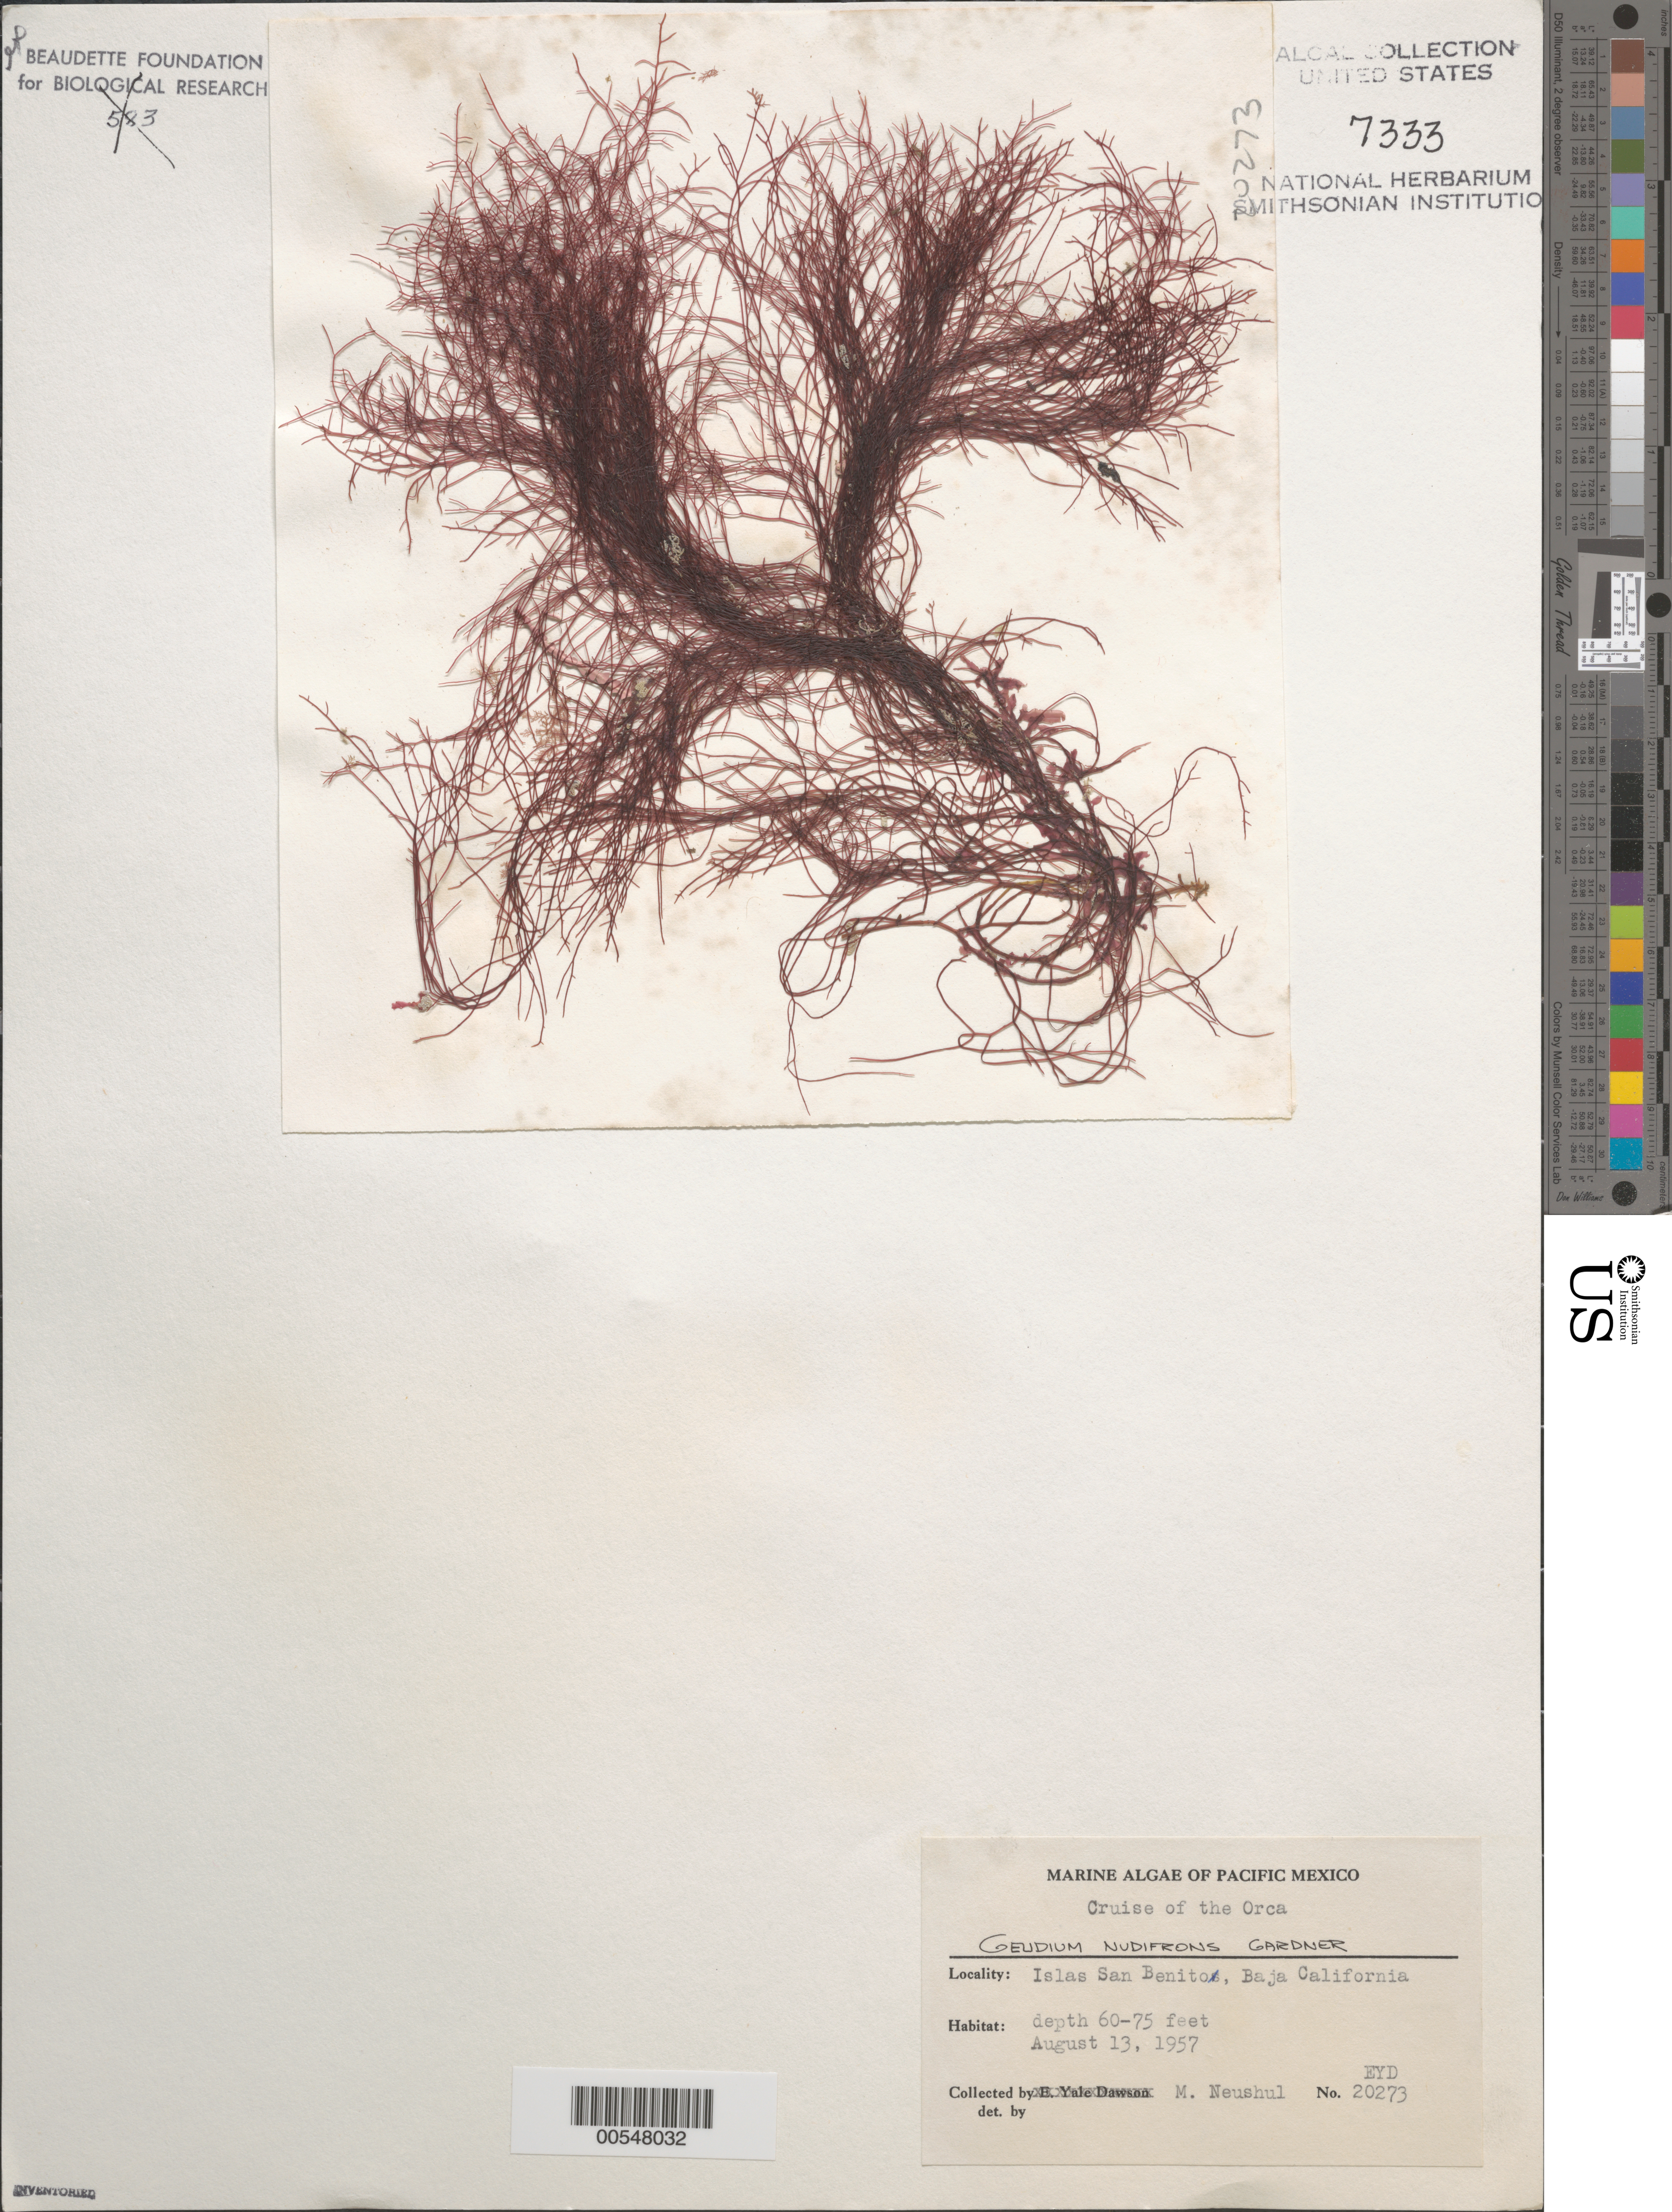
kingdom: Plantae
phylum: Rhodophyta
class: Florideophyceae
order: Gelidiales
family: Gelidiaceae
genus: Gelidium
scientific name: Gelidium nudifrons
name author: N.L. Gardner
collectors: M. Neushul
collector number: EYD 20273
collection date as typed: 13 Aug 1957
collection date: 1957-08-13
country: Mexico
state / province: Baja California Norte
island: Islas San Benito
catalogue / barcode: US 7333